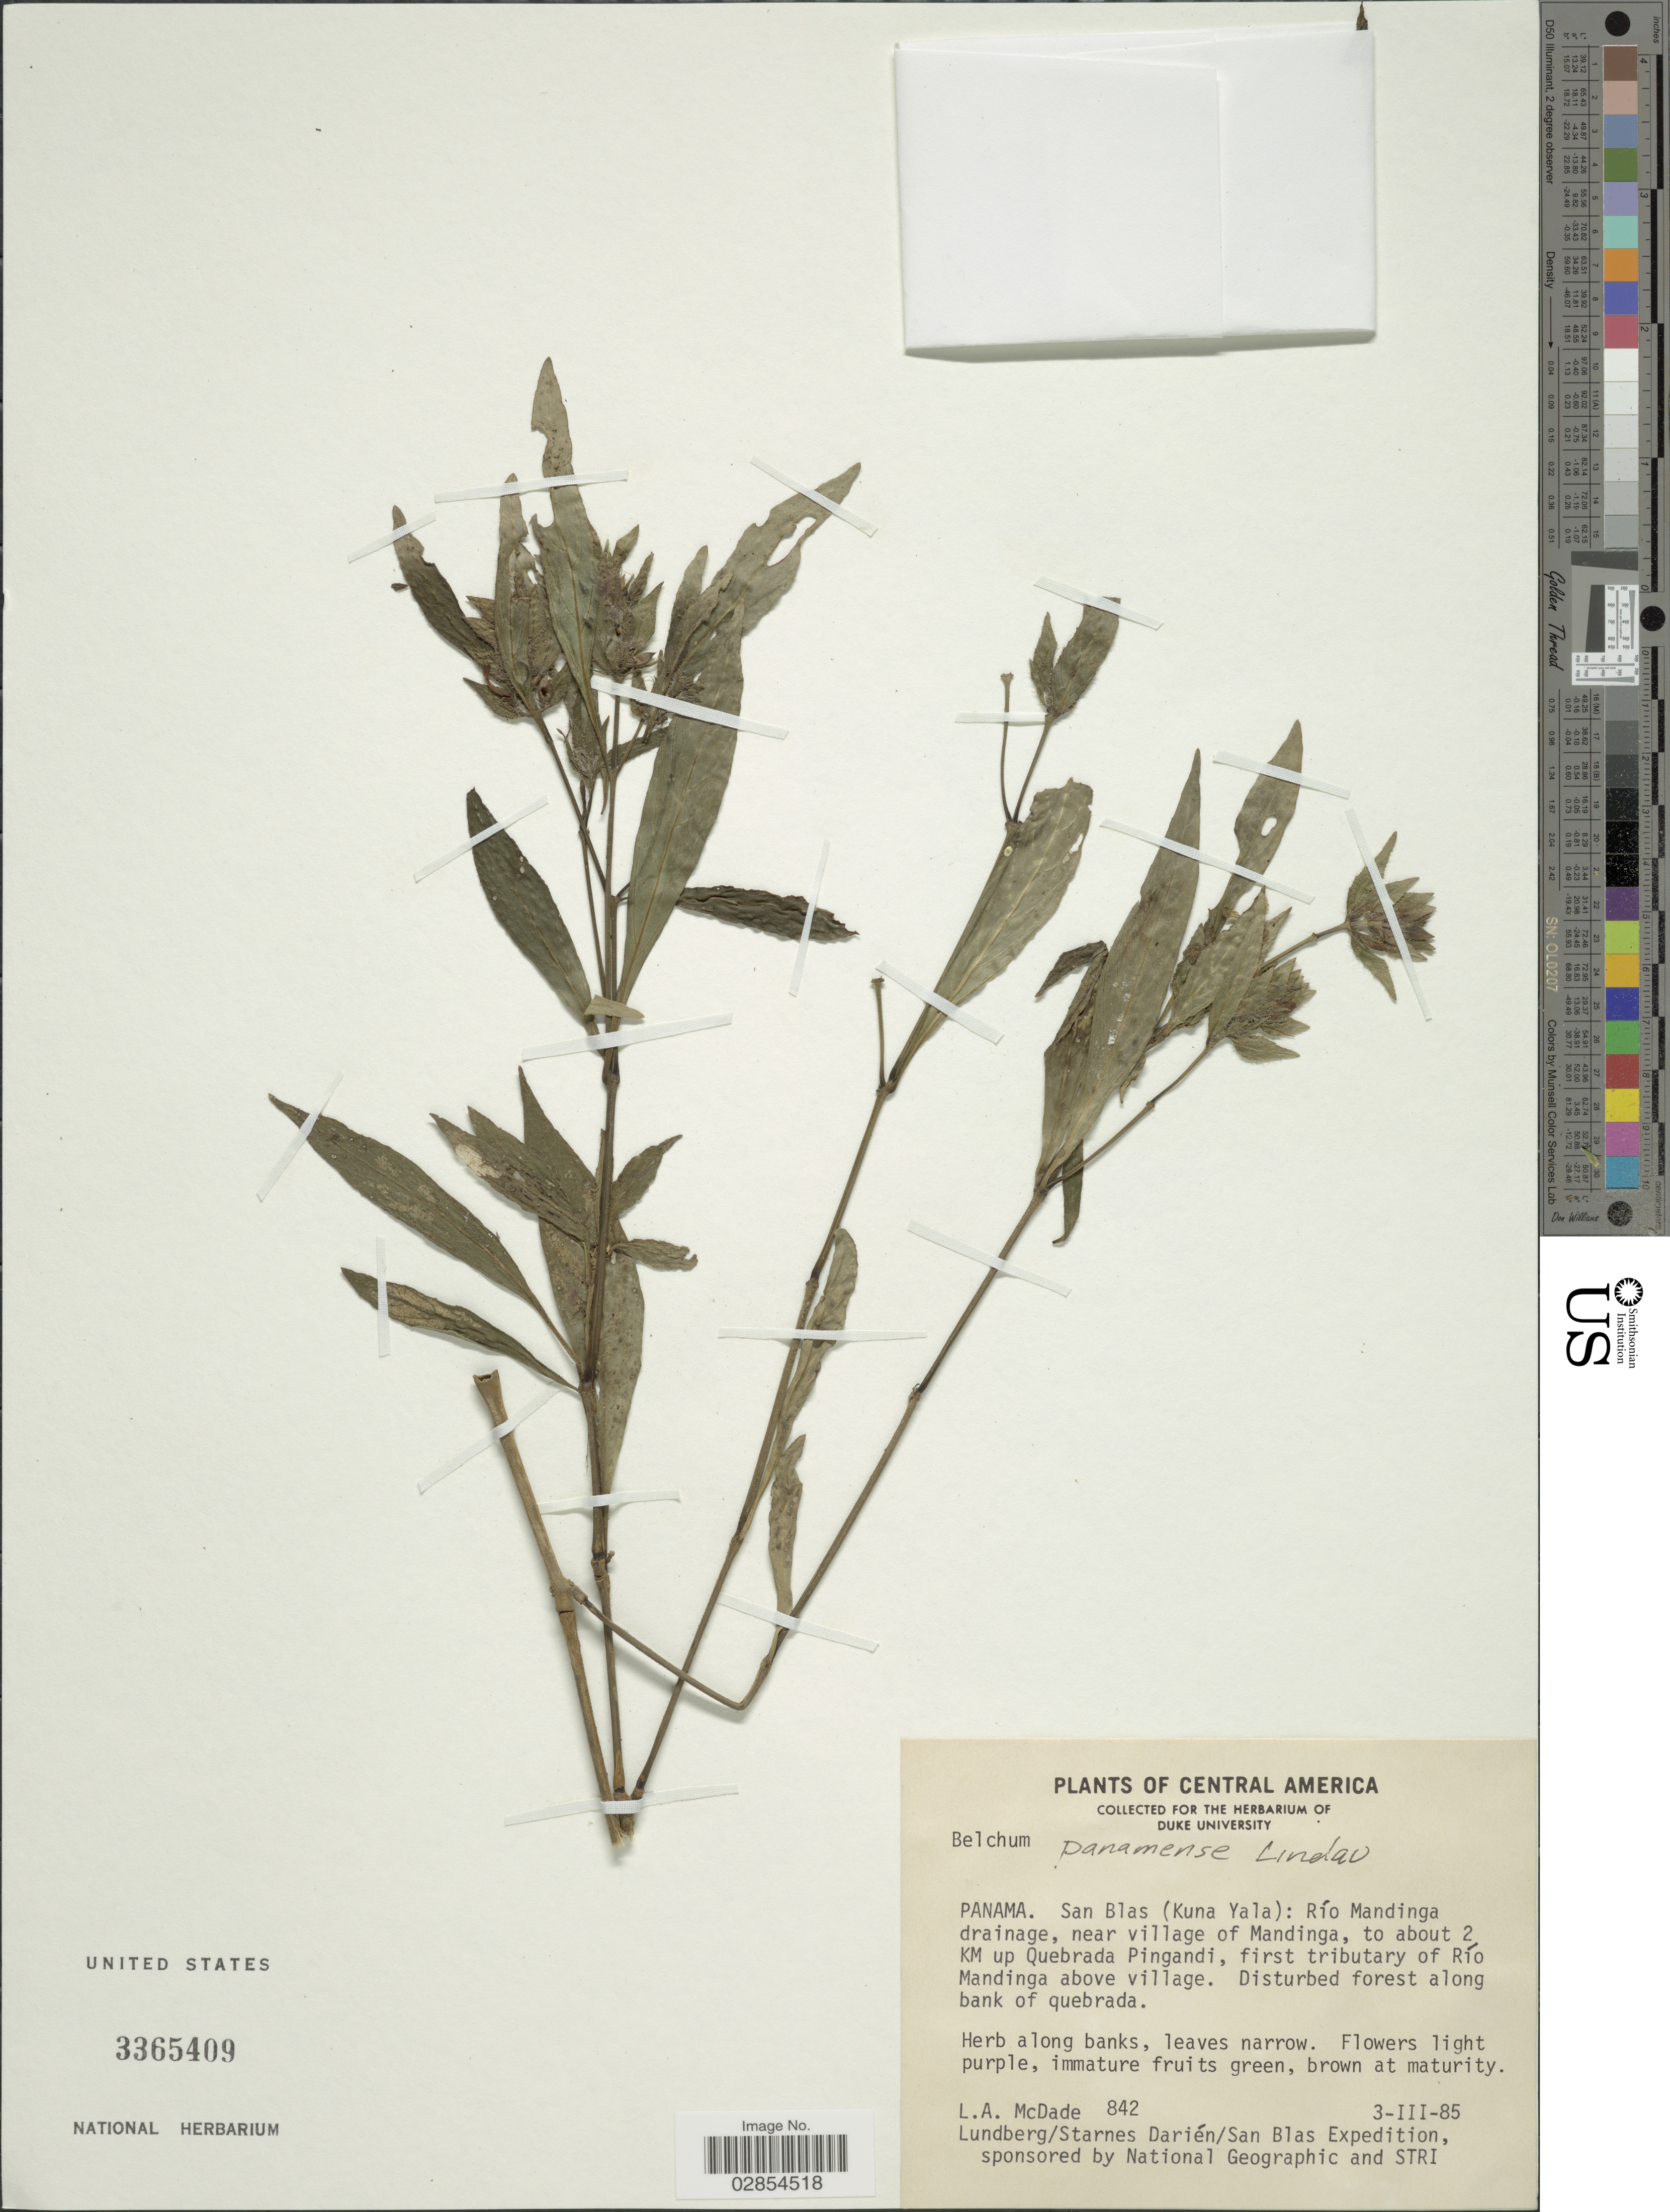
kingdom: Plantae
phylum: Tracheophyta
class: Magnoliopsida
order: Lamiales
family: Acanthaceae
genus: Blechum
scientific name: Blechum panamense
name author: Lindau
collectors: L. McDade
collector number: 842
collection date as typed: Transcribed d/m/y: 3/3/85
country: Panama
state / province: Kuna Yala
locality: San Blas (Kuns Yala): Río Mandinga drainage, near village of Mandinga, to about 2 KM up Quebrada Pingandi, first tributary of Río Mandinga above village.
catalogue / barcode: US 3365409